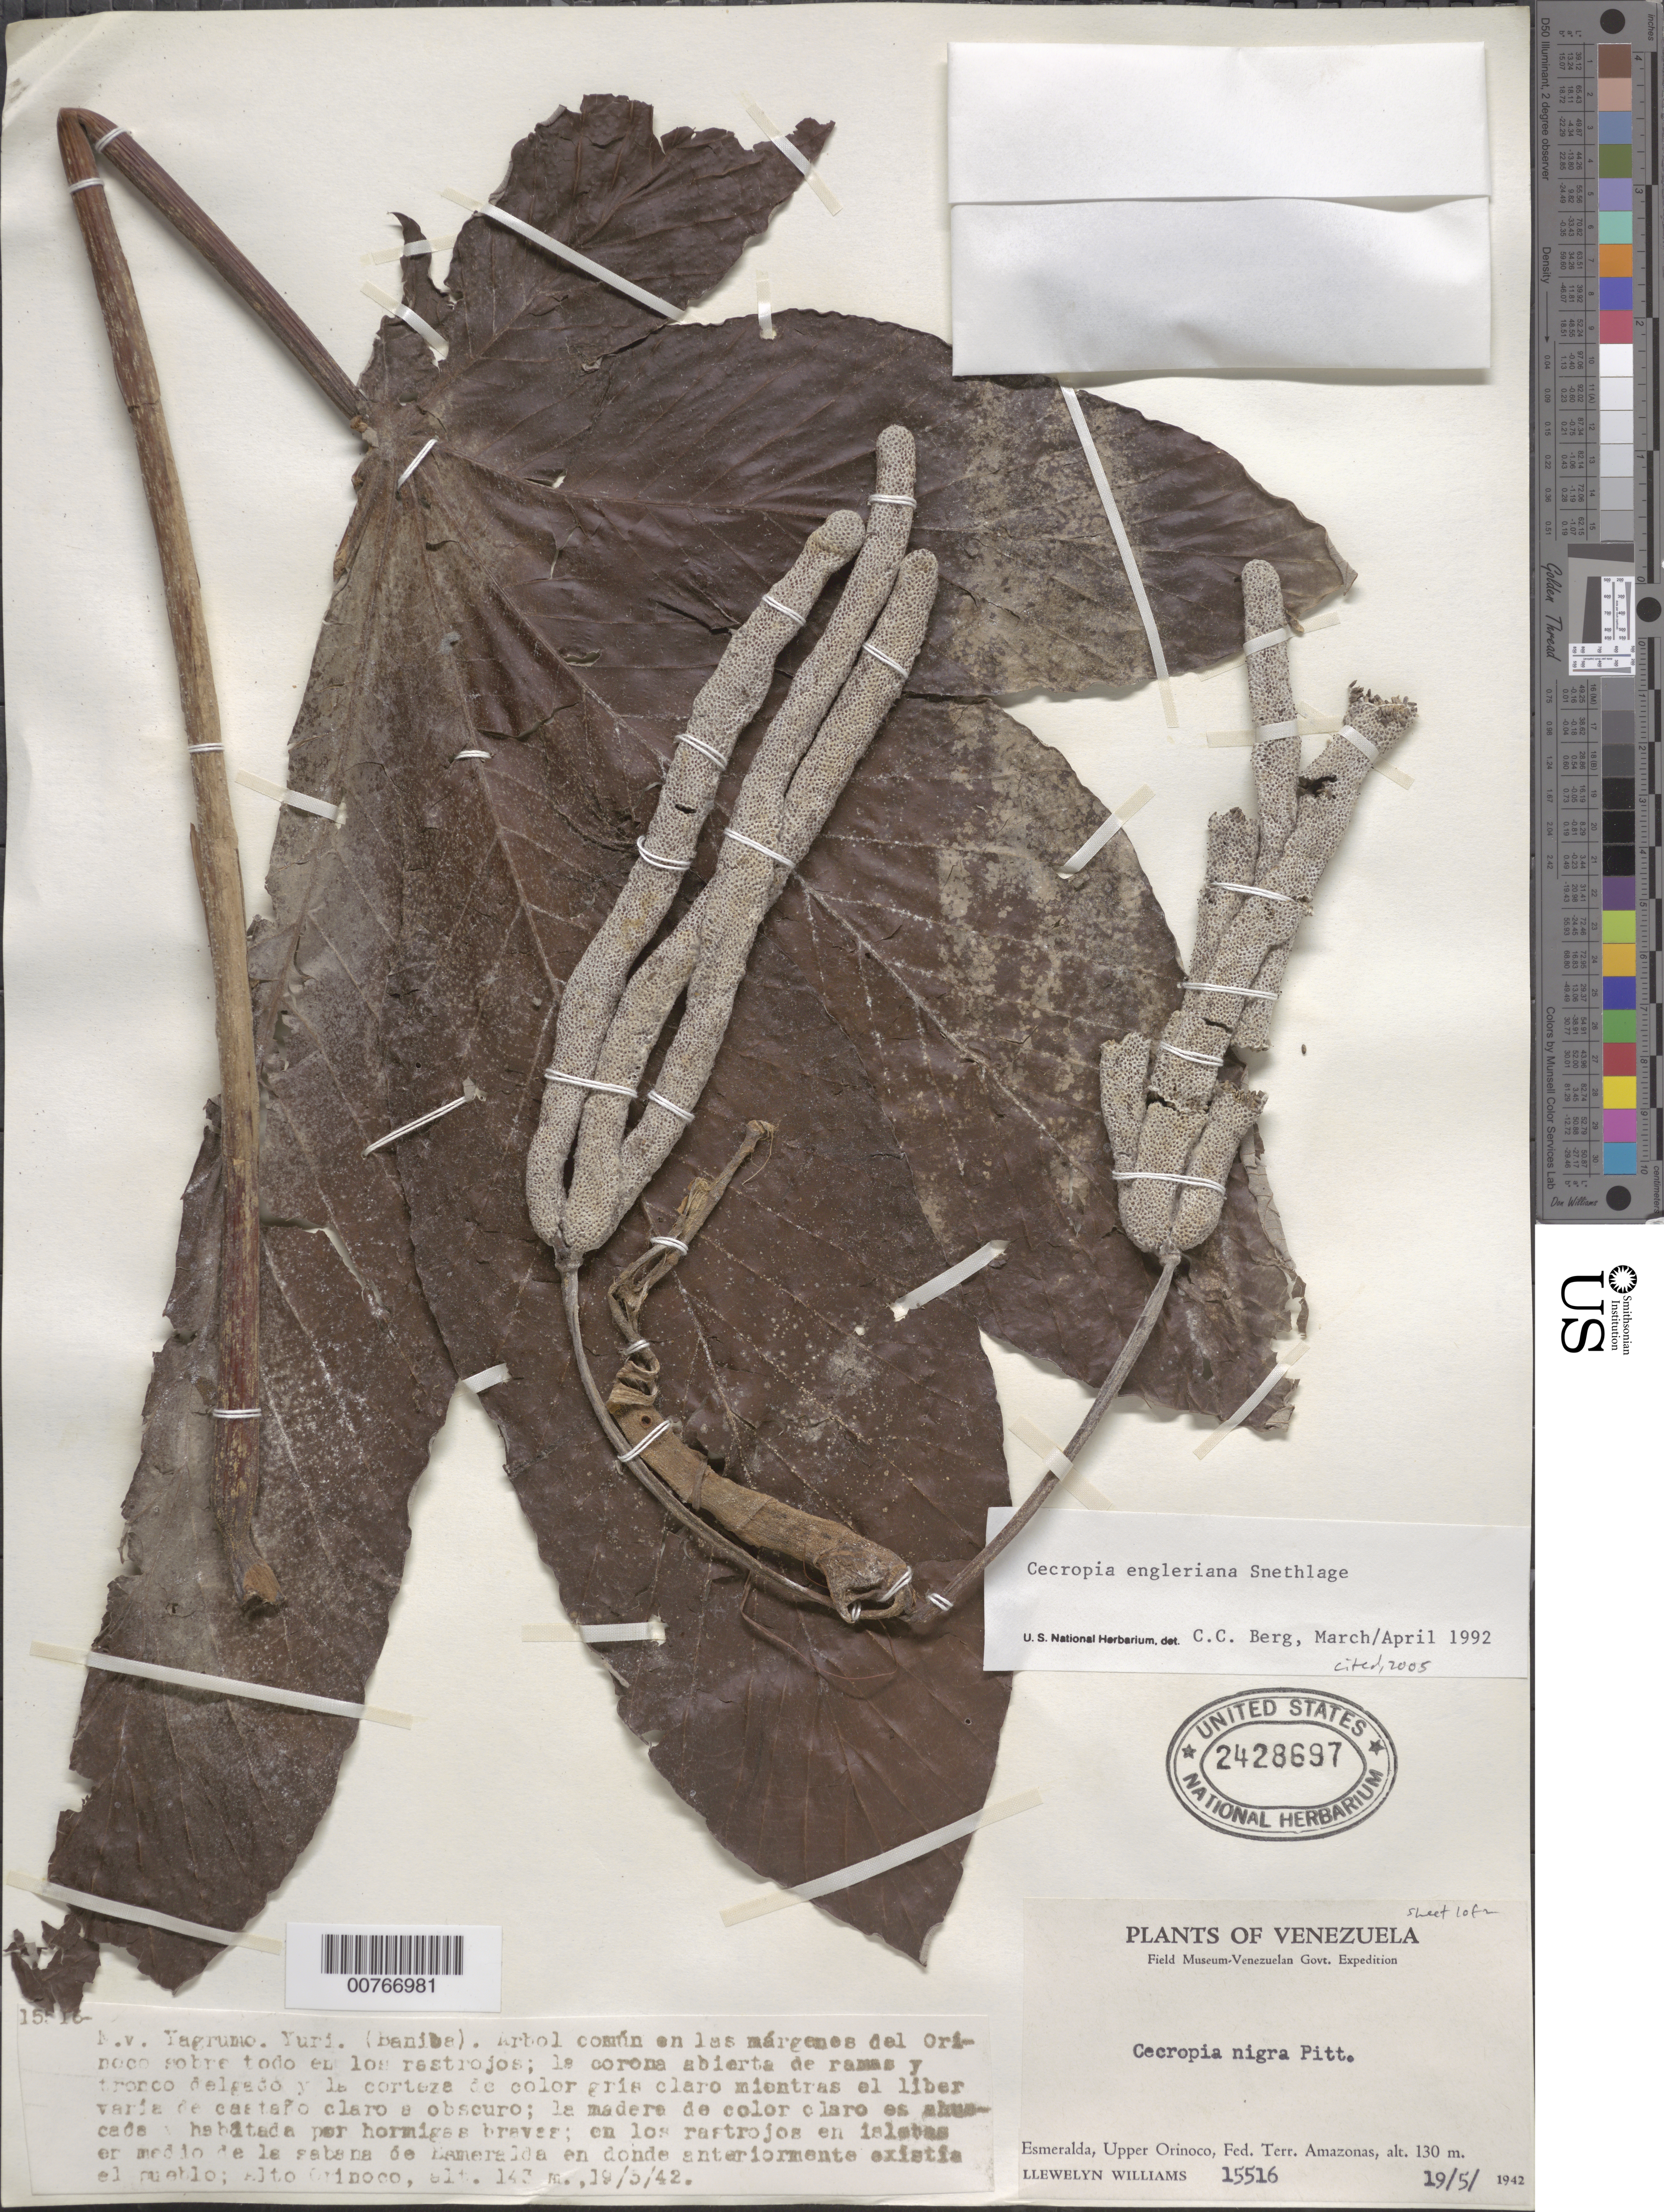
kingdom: Plantae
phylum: Tracheophyta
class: Magnoliopsida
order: Rosales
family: Urticaceae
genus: Cecropia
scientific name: Cecropia engleriana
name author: Snethl.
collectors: Ll. Williams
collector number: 15516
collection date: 1942-05-19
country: Venezuela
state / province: Amazonas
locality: Esmeralda, Upper Orinoco, Fed. Terr. Amazonas. En los rastrojos en islabas en medio de la sabana de Esmeralda en donde anteriormente existia el pueblo; Alto Orinoco.*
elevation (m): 130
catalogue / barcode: US 2428697